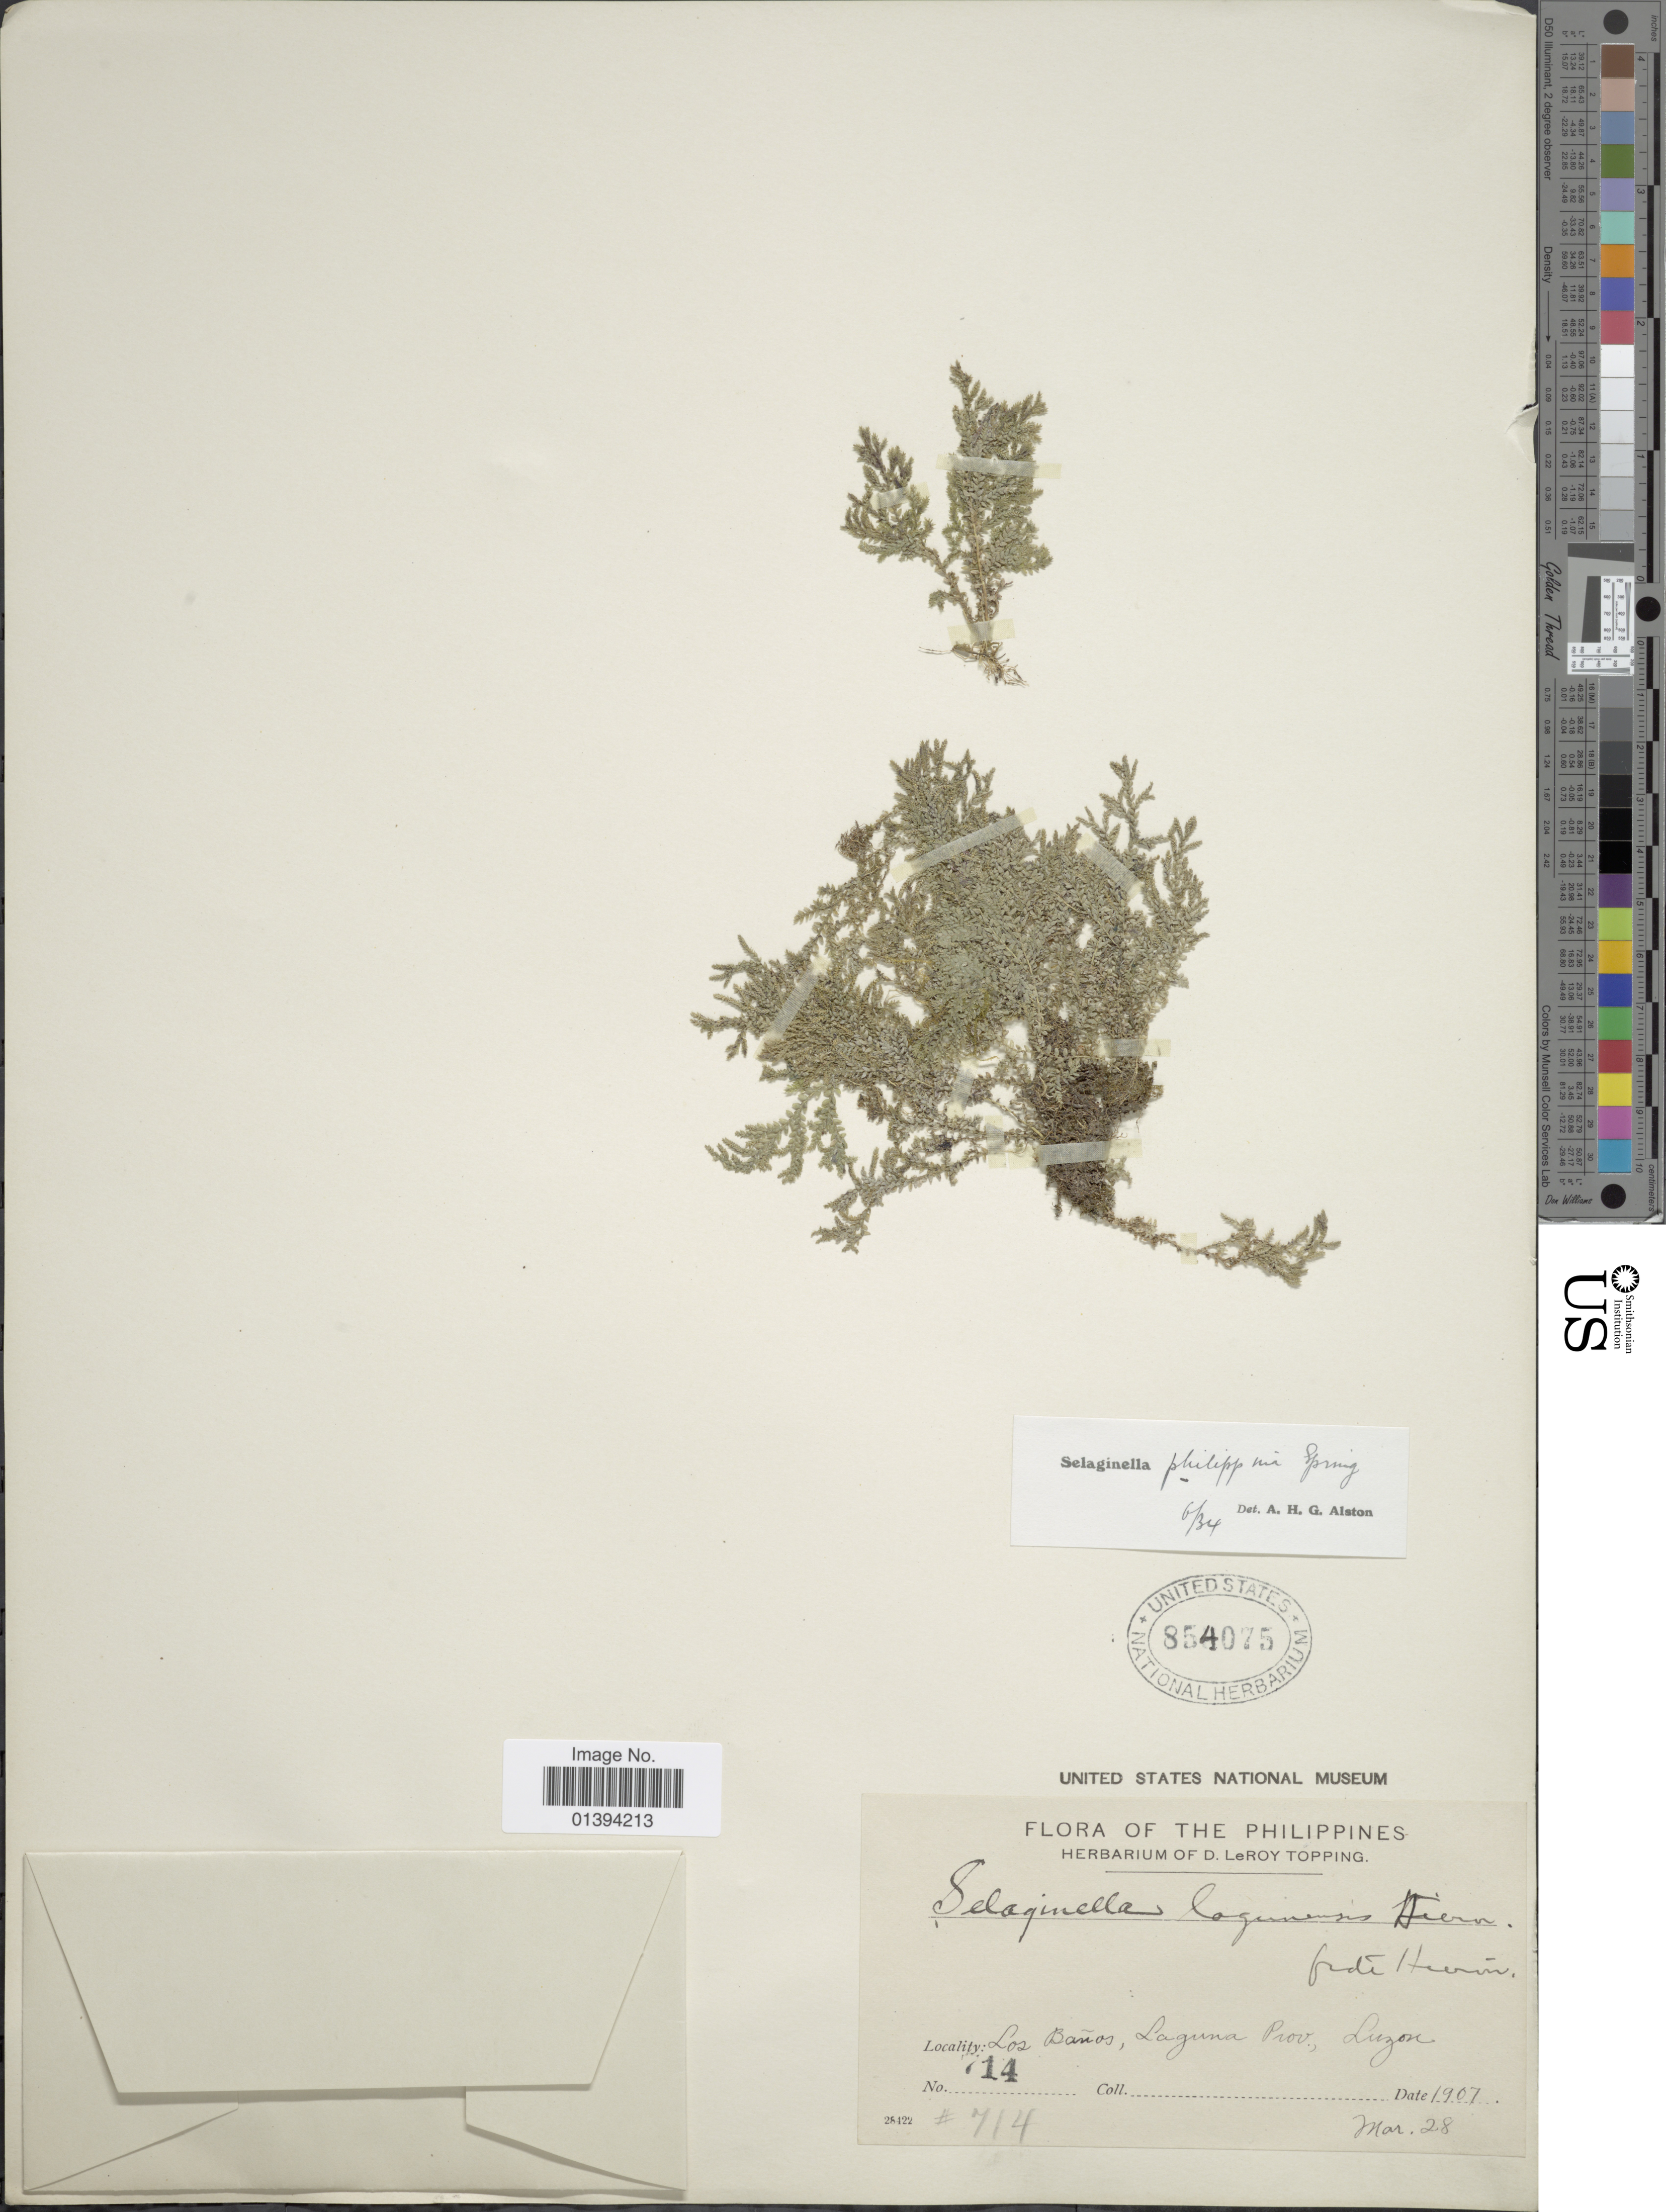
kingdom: Plantae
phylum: Tracheophyta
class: Lycopodiopsida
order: Selaginellales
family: Selaginellaceae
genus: Selaginella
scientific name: Selaginella philippina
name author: Spring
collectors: D. L. Topping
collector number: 714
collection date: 1907-03-28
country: Philippines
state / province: Central Luzon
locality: Los Baños, Laguna prov. Luzon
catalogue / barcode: US 854075